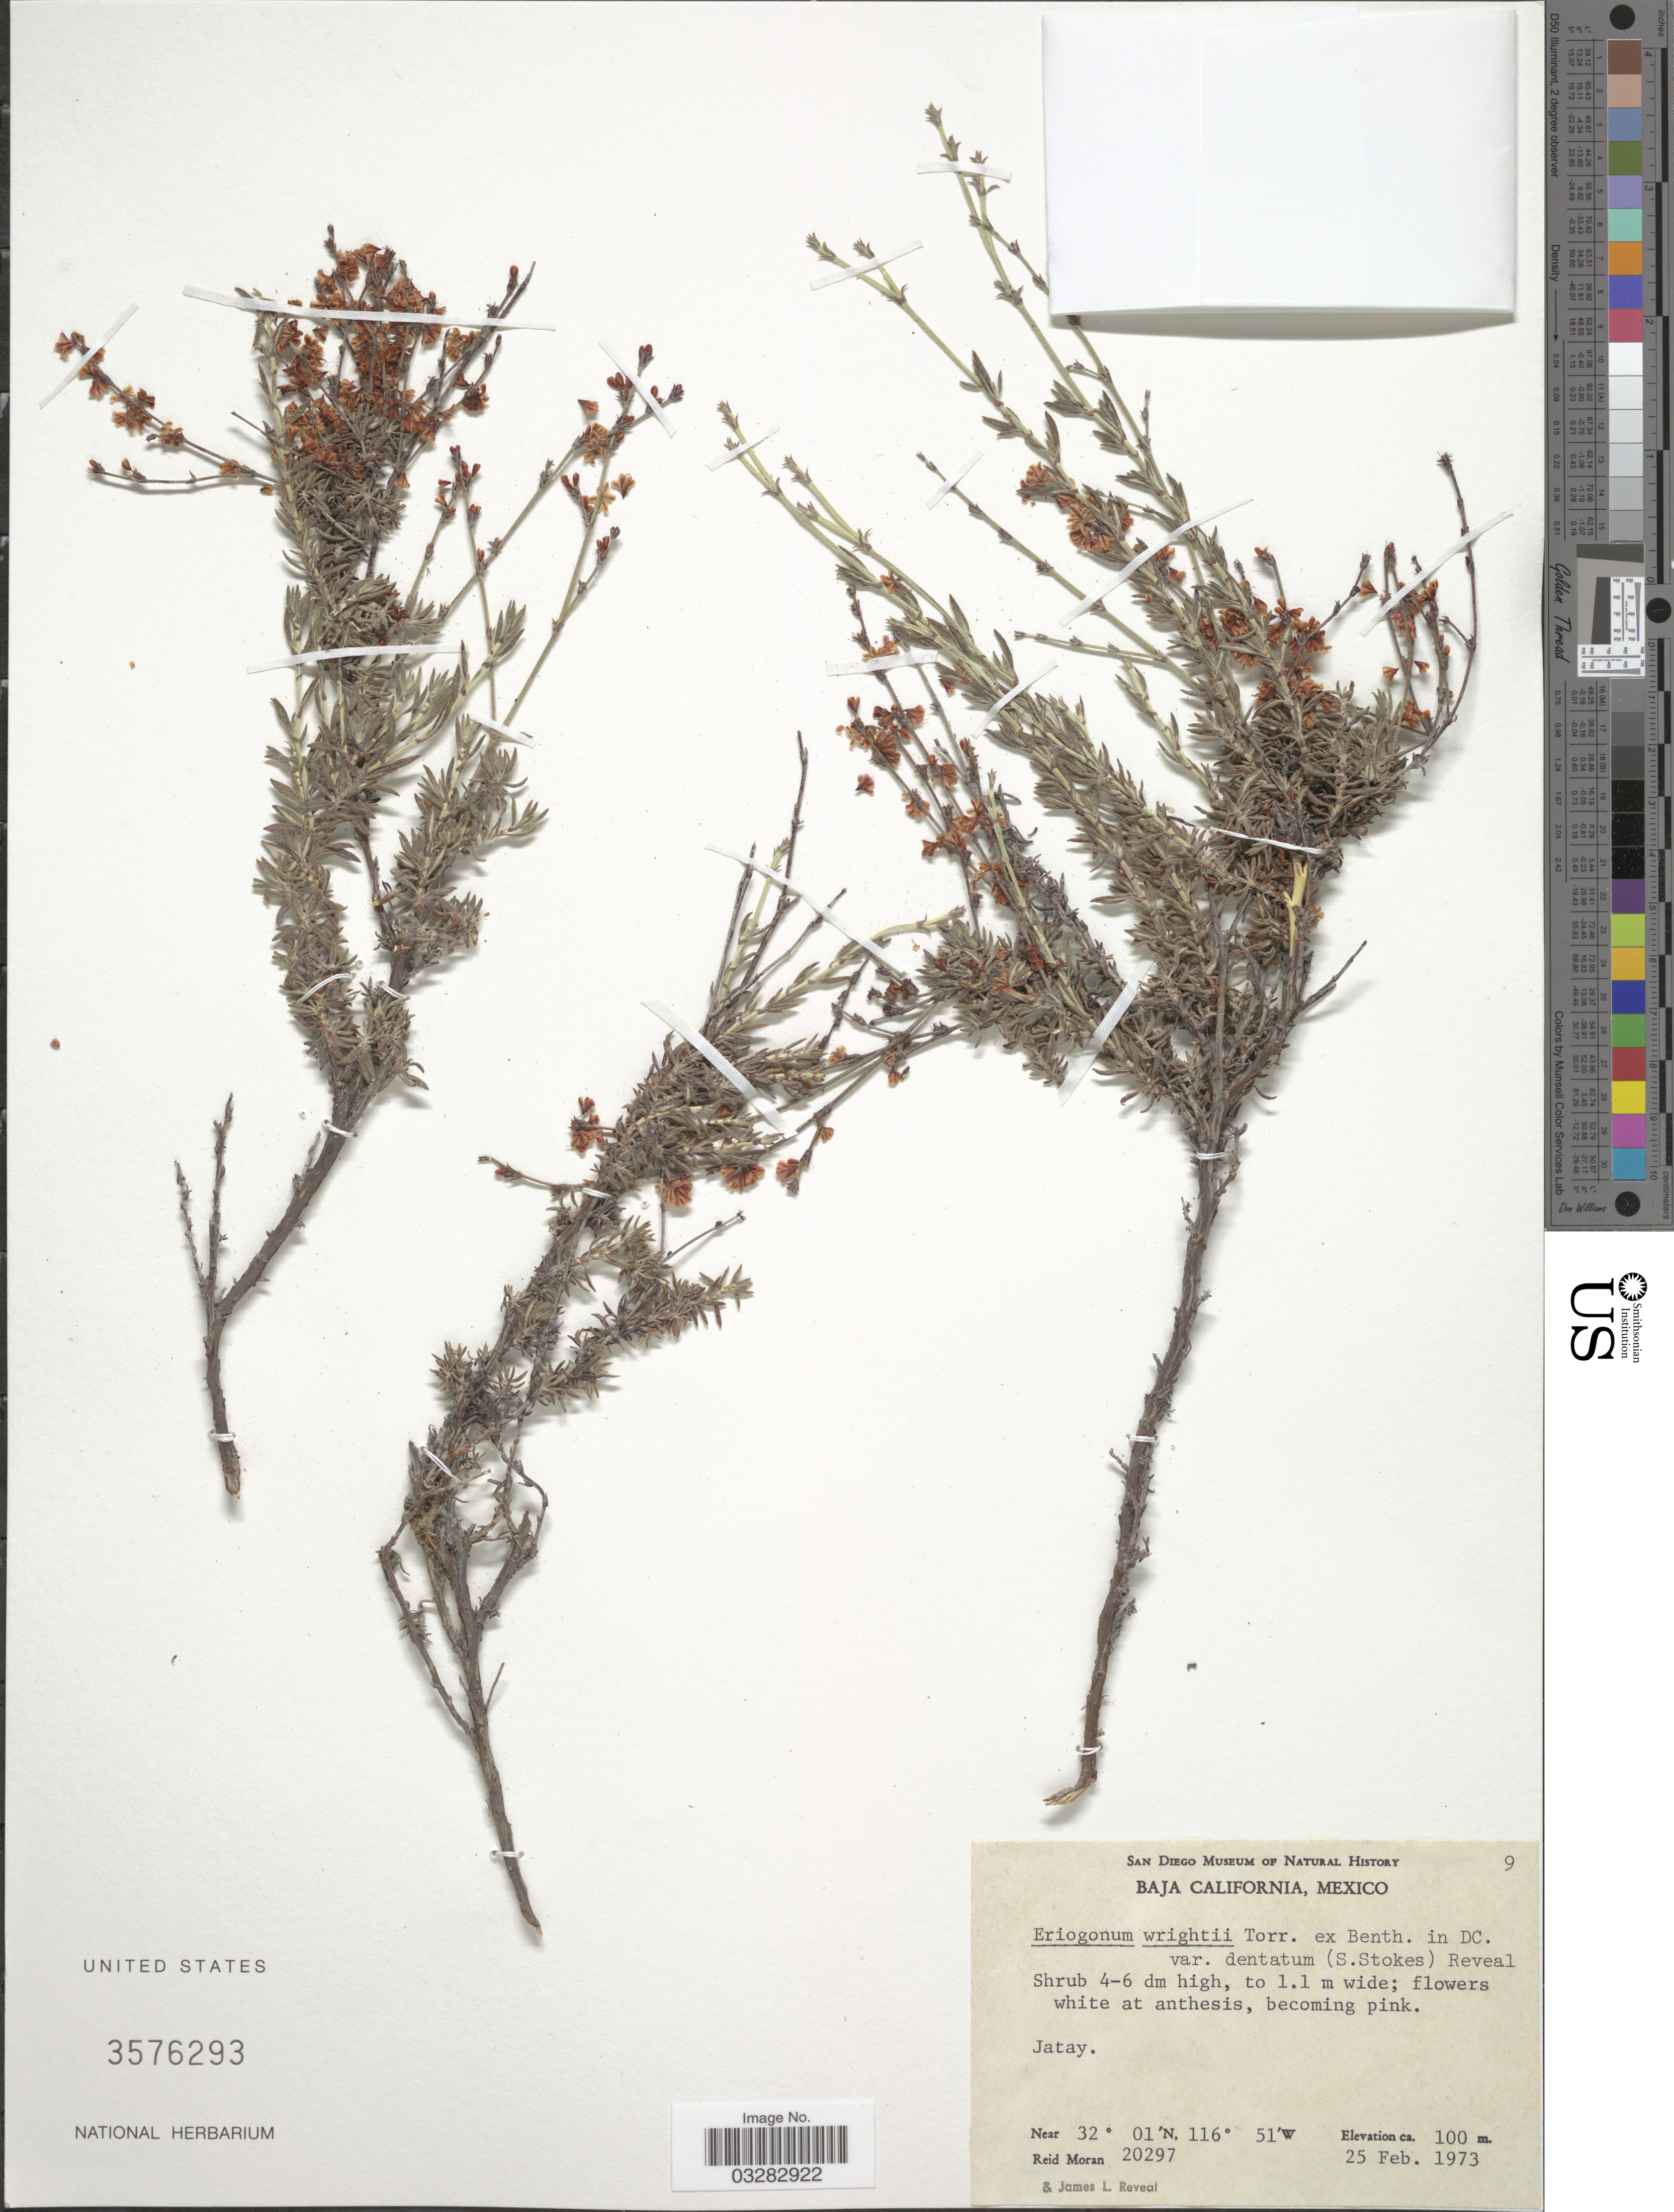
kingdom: Plantae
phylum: Tracheophyta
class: Magnoliopsida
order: Caryophyllales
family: Polygonaceae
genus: Eriogonum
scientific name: Eriogonum wrightii var. dentatum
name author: (S. Stokes) Reveal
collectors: R. Moran & J. L. Reveal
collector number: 20297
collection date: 1973-02-25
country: Mexico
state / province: Baja California Norte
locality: Jatay.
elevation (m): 100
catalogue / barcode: US 3576293